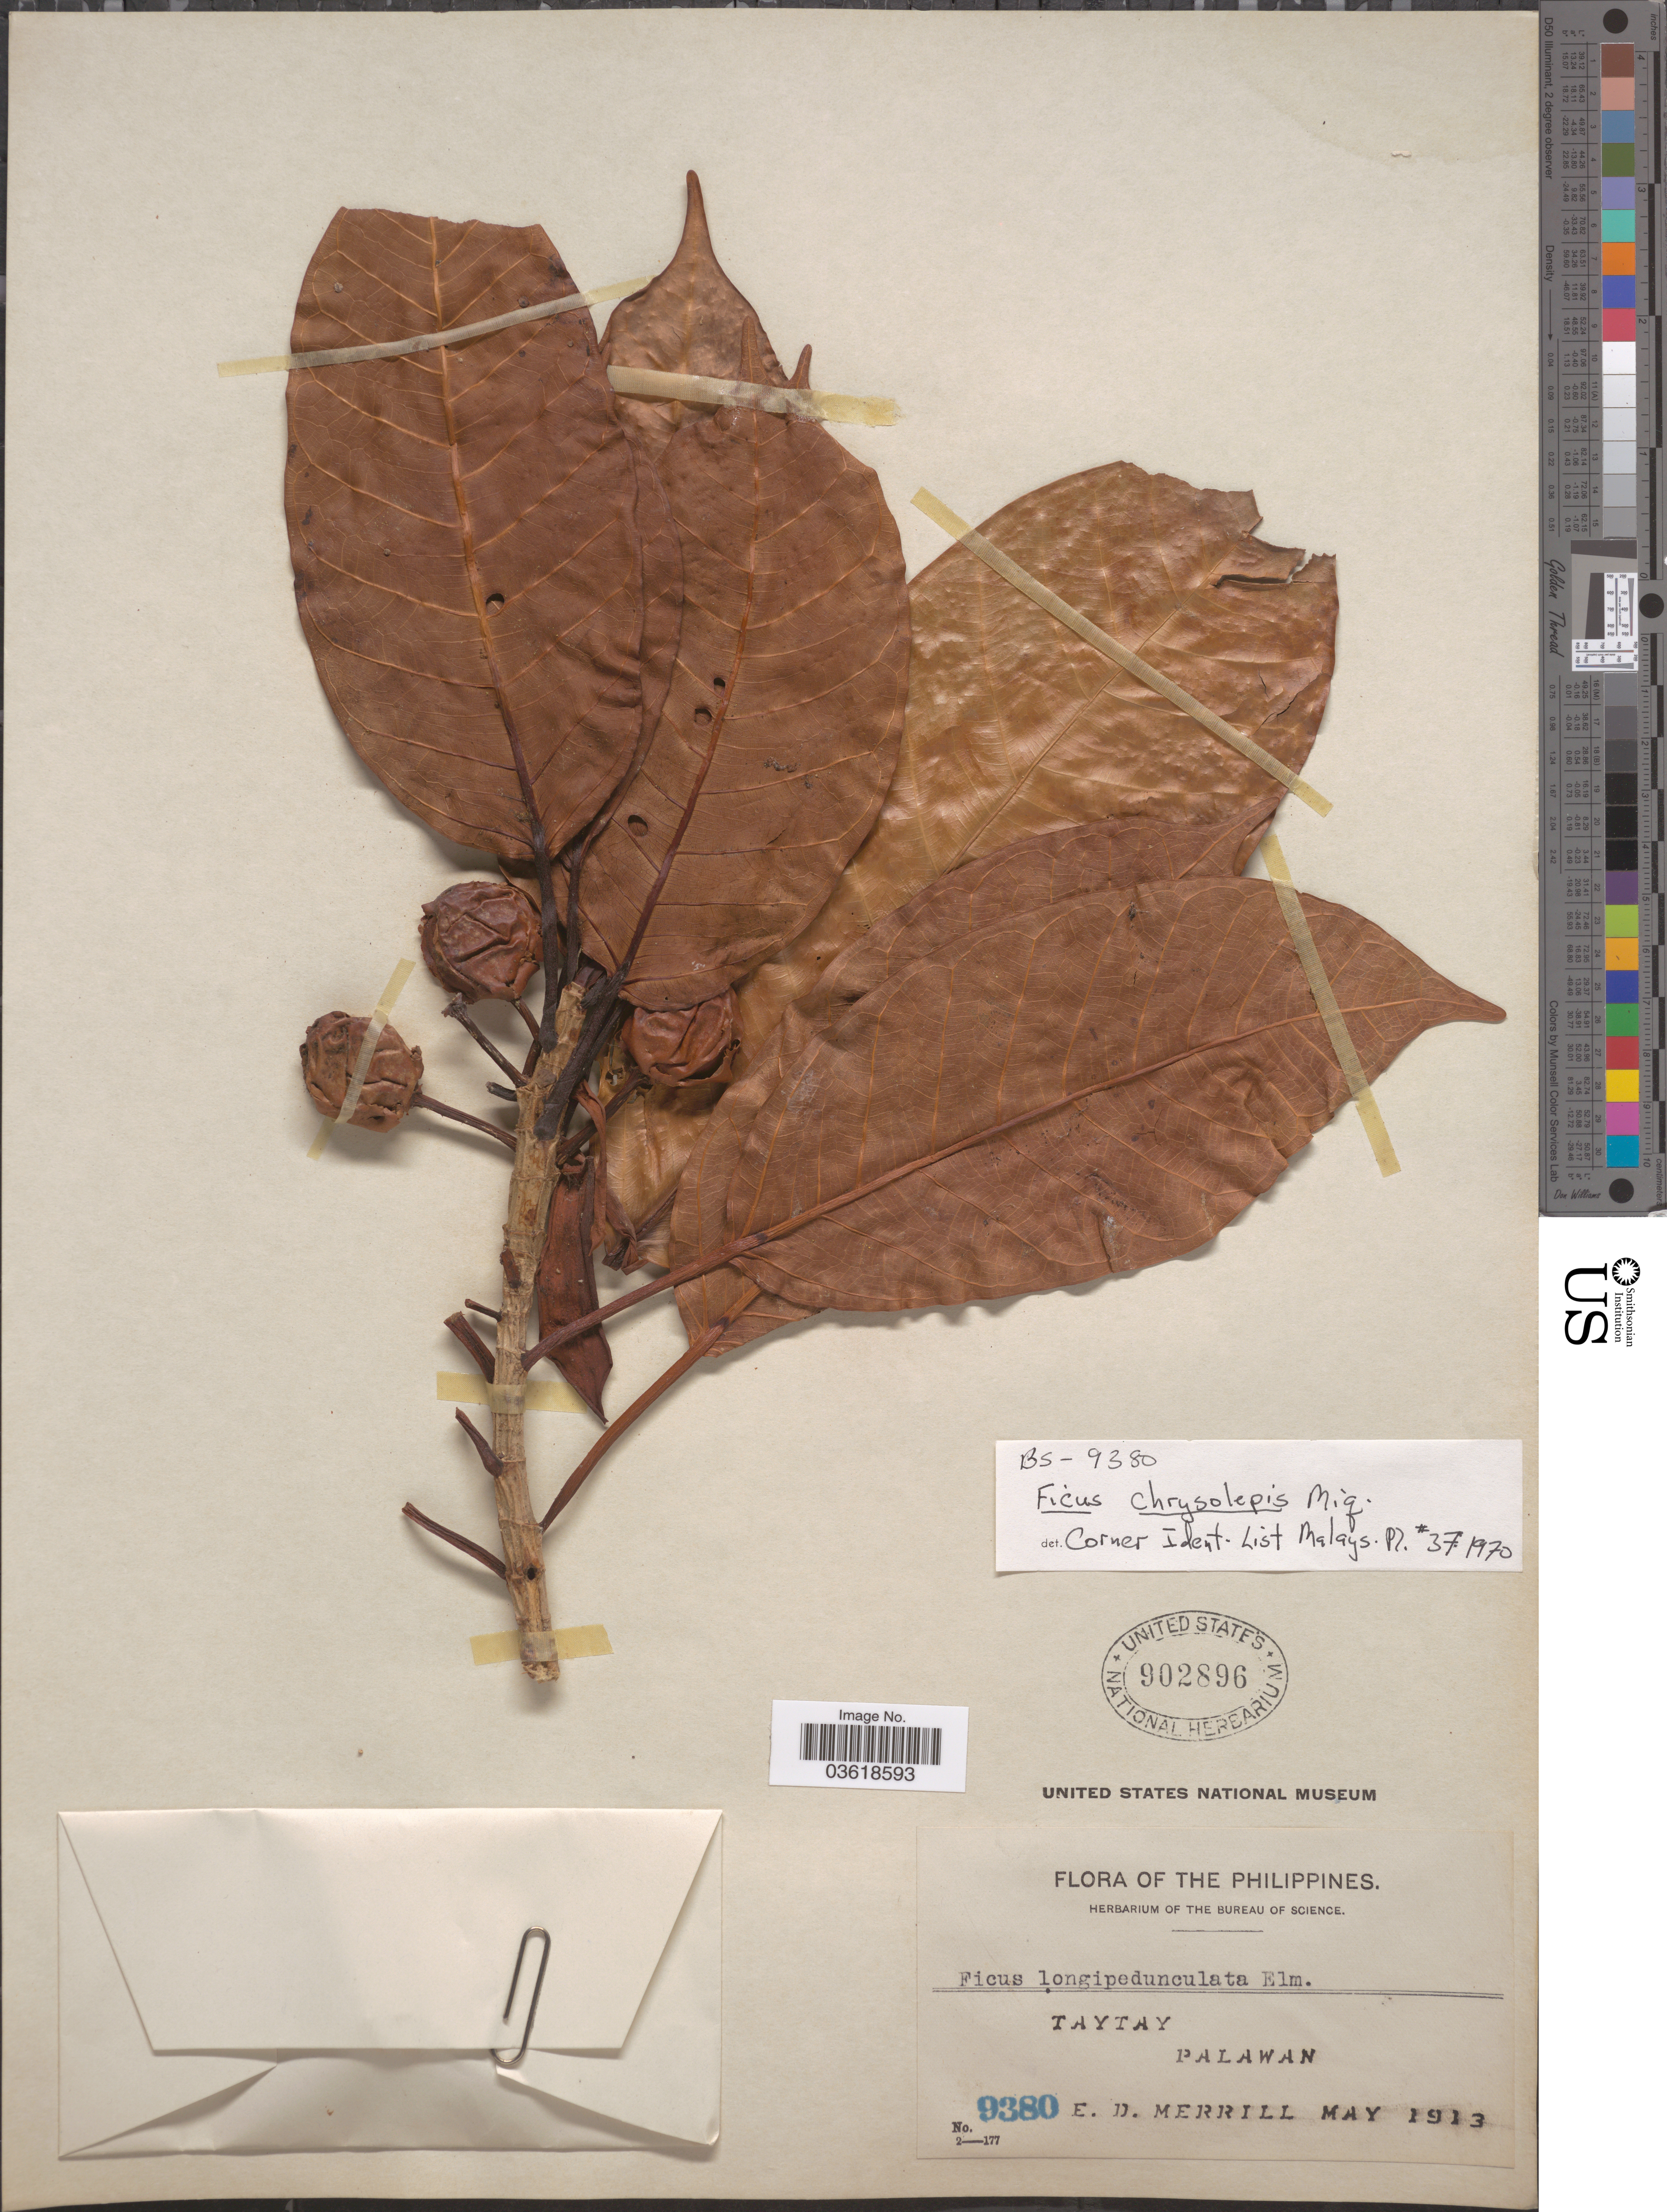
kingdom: Plantae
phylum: Tracheophyta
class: Magnoliopsida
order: Rosales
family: Moraceae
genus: Ficus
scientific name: Ficus chrysolepis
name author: Miq.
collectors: E. D. Merrill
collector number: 9380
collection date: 1913-05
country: Philippines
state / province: Mimaropa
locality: Taytay. Palawan.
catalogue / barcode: US 902896